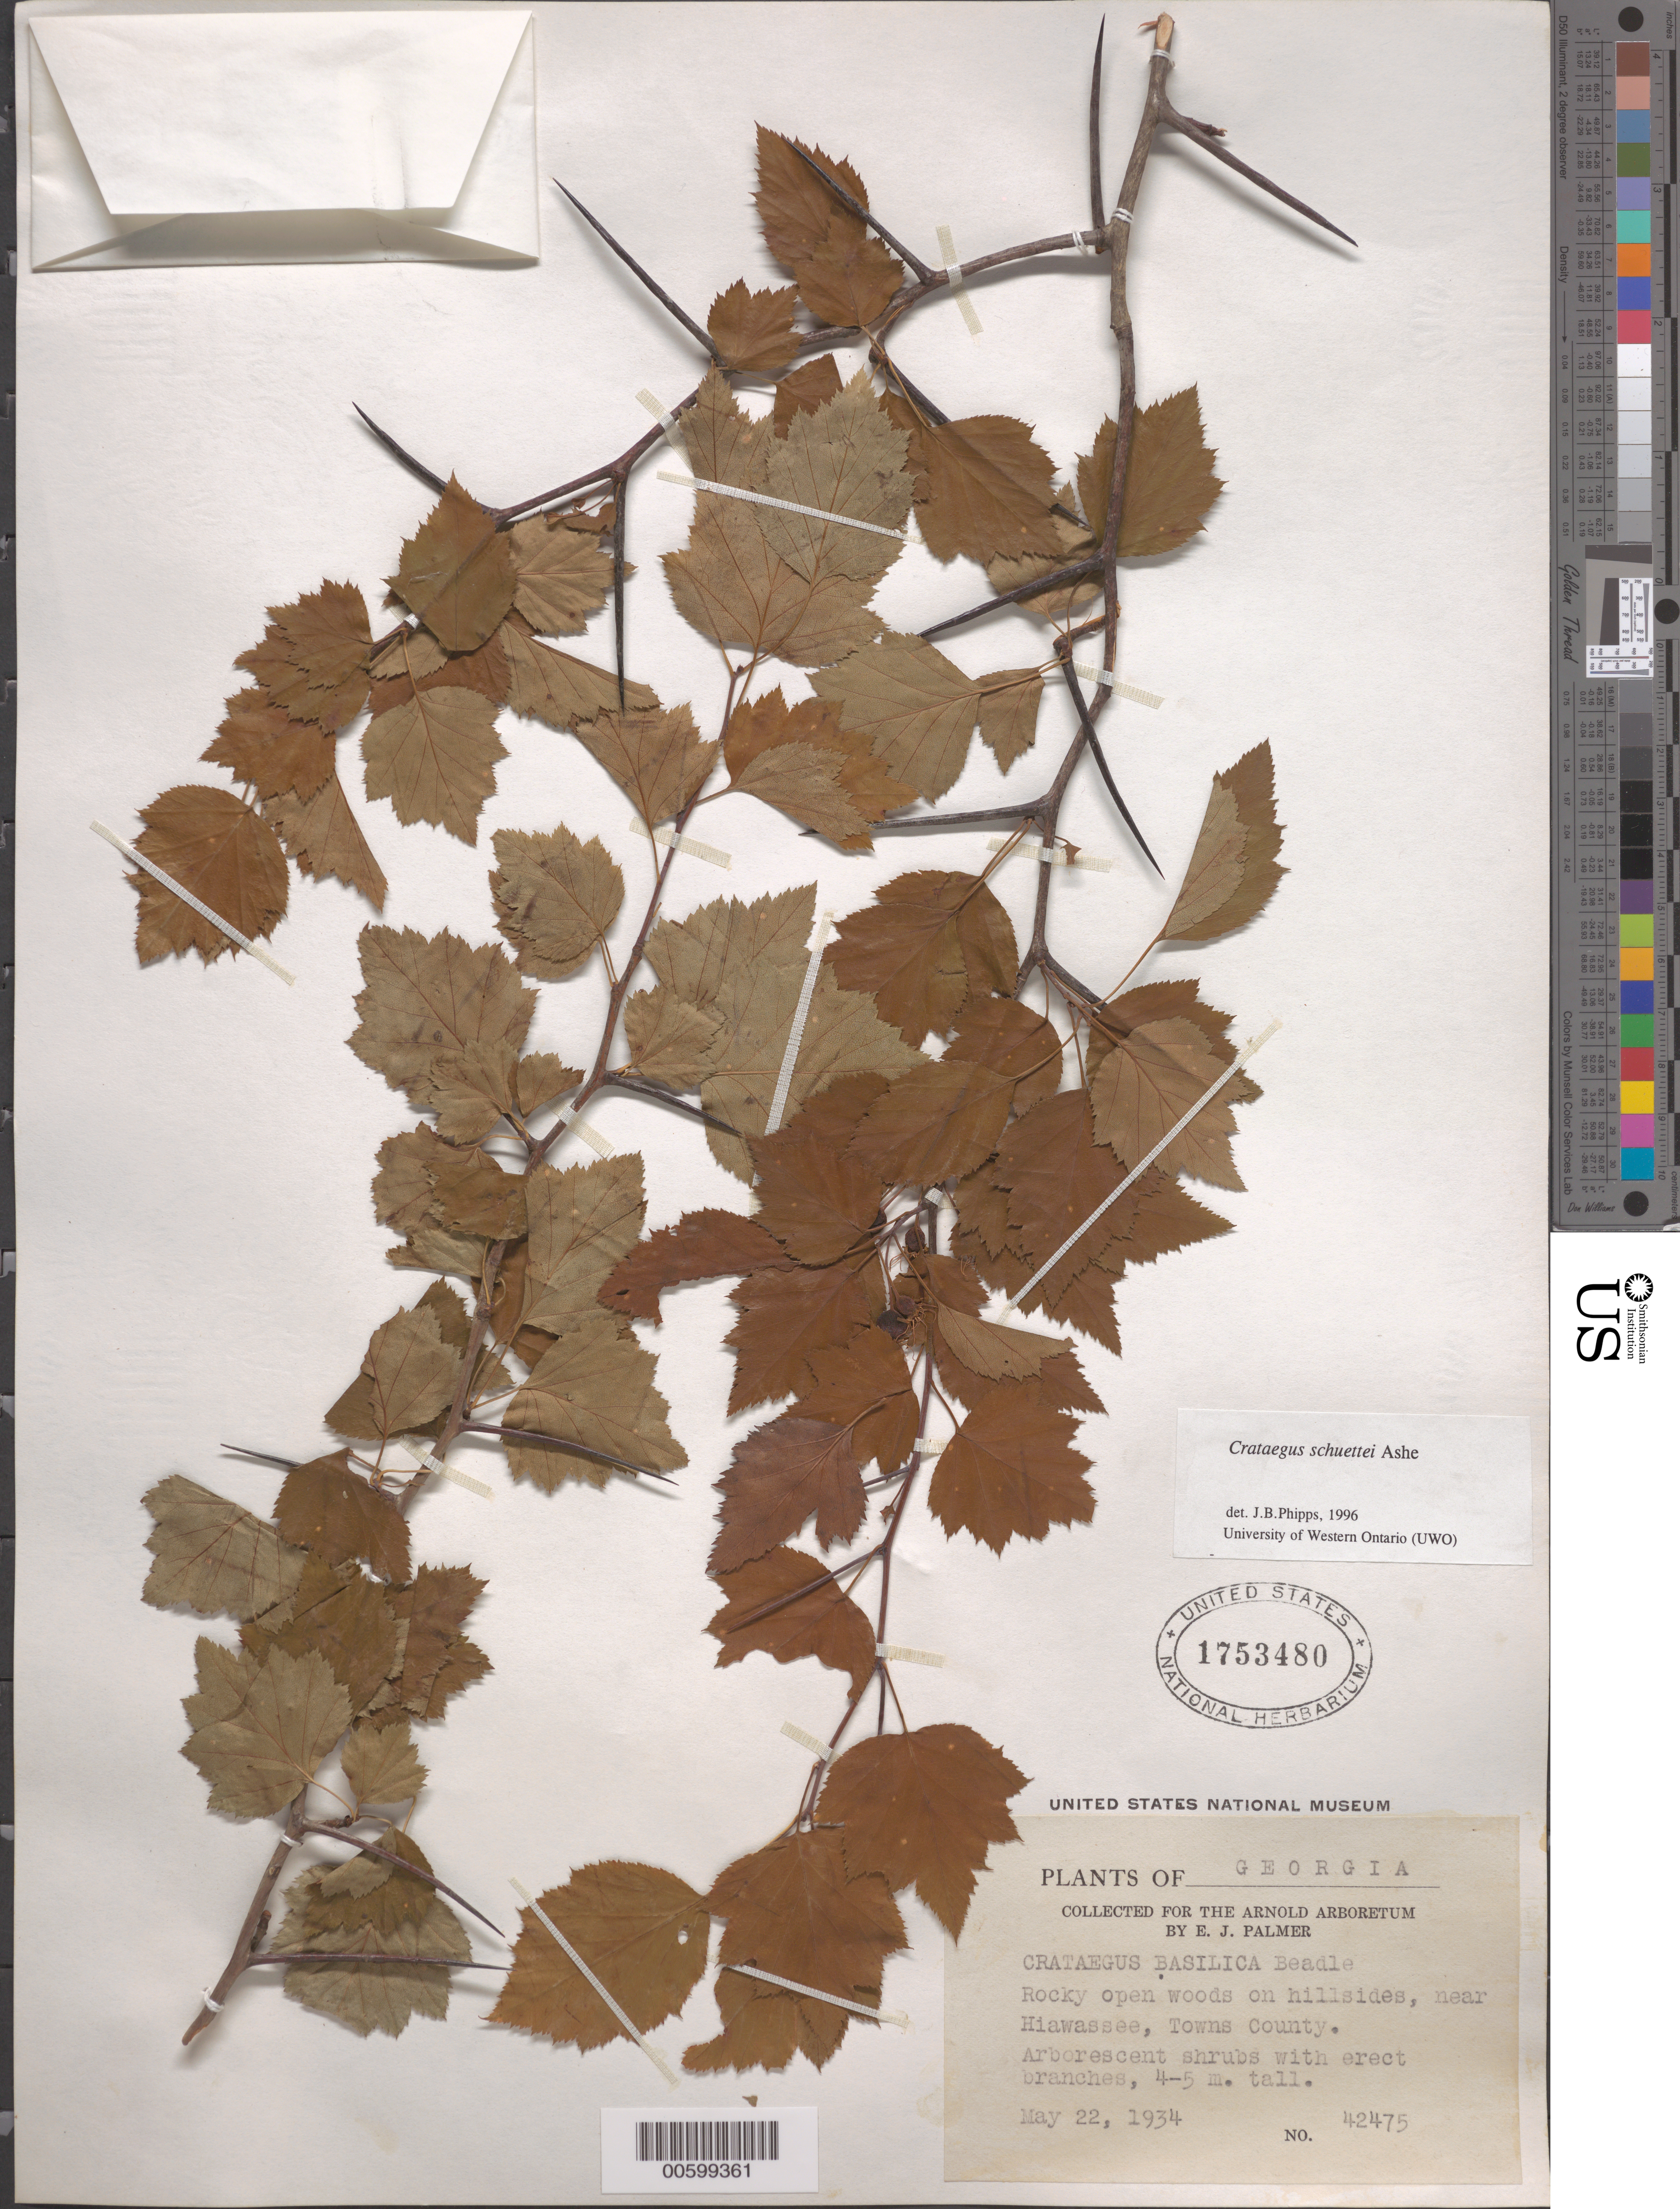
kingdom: Plantae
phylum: Tracheophyta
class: Magnoliopsida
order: Rosales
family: Rosaceae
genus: Crataegus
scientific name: Crataegus schuettei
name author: Ashe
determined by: Phipps, James B., (UWO), University of Western Ontario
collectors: E. J. Palmer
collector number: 42475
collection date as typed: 22 May 1934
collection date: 1934-05-22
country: United States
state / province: Georgia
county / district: Towns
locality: Near Hiawassee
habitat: Rocky open woods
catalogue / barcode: US 1753480